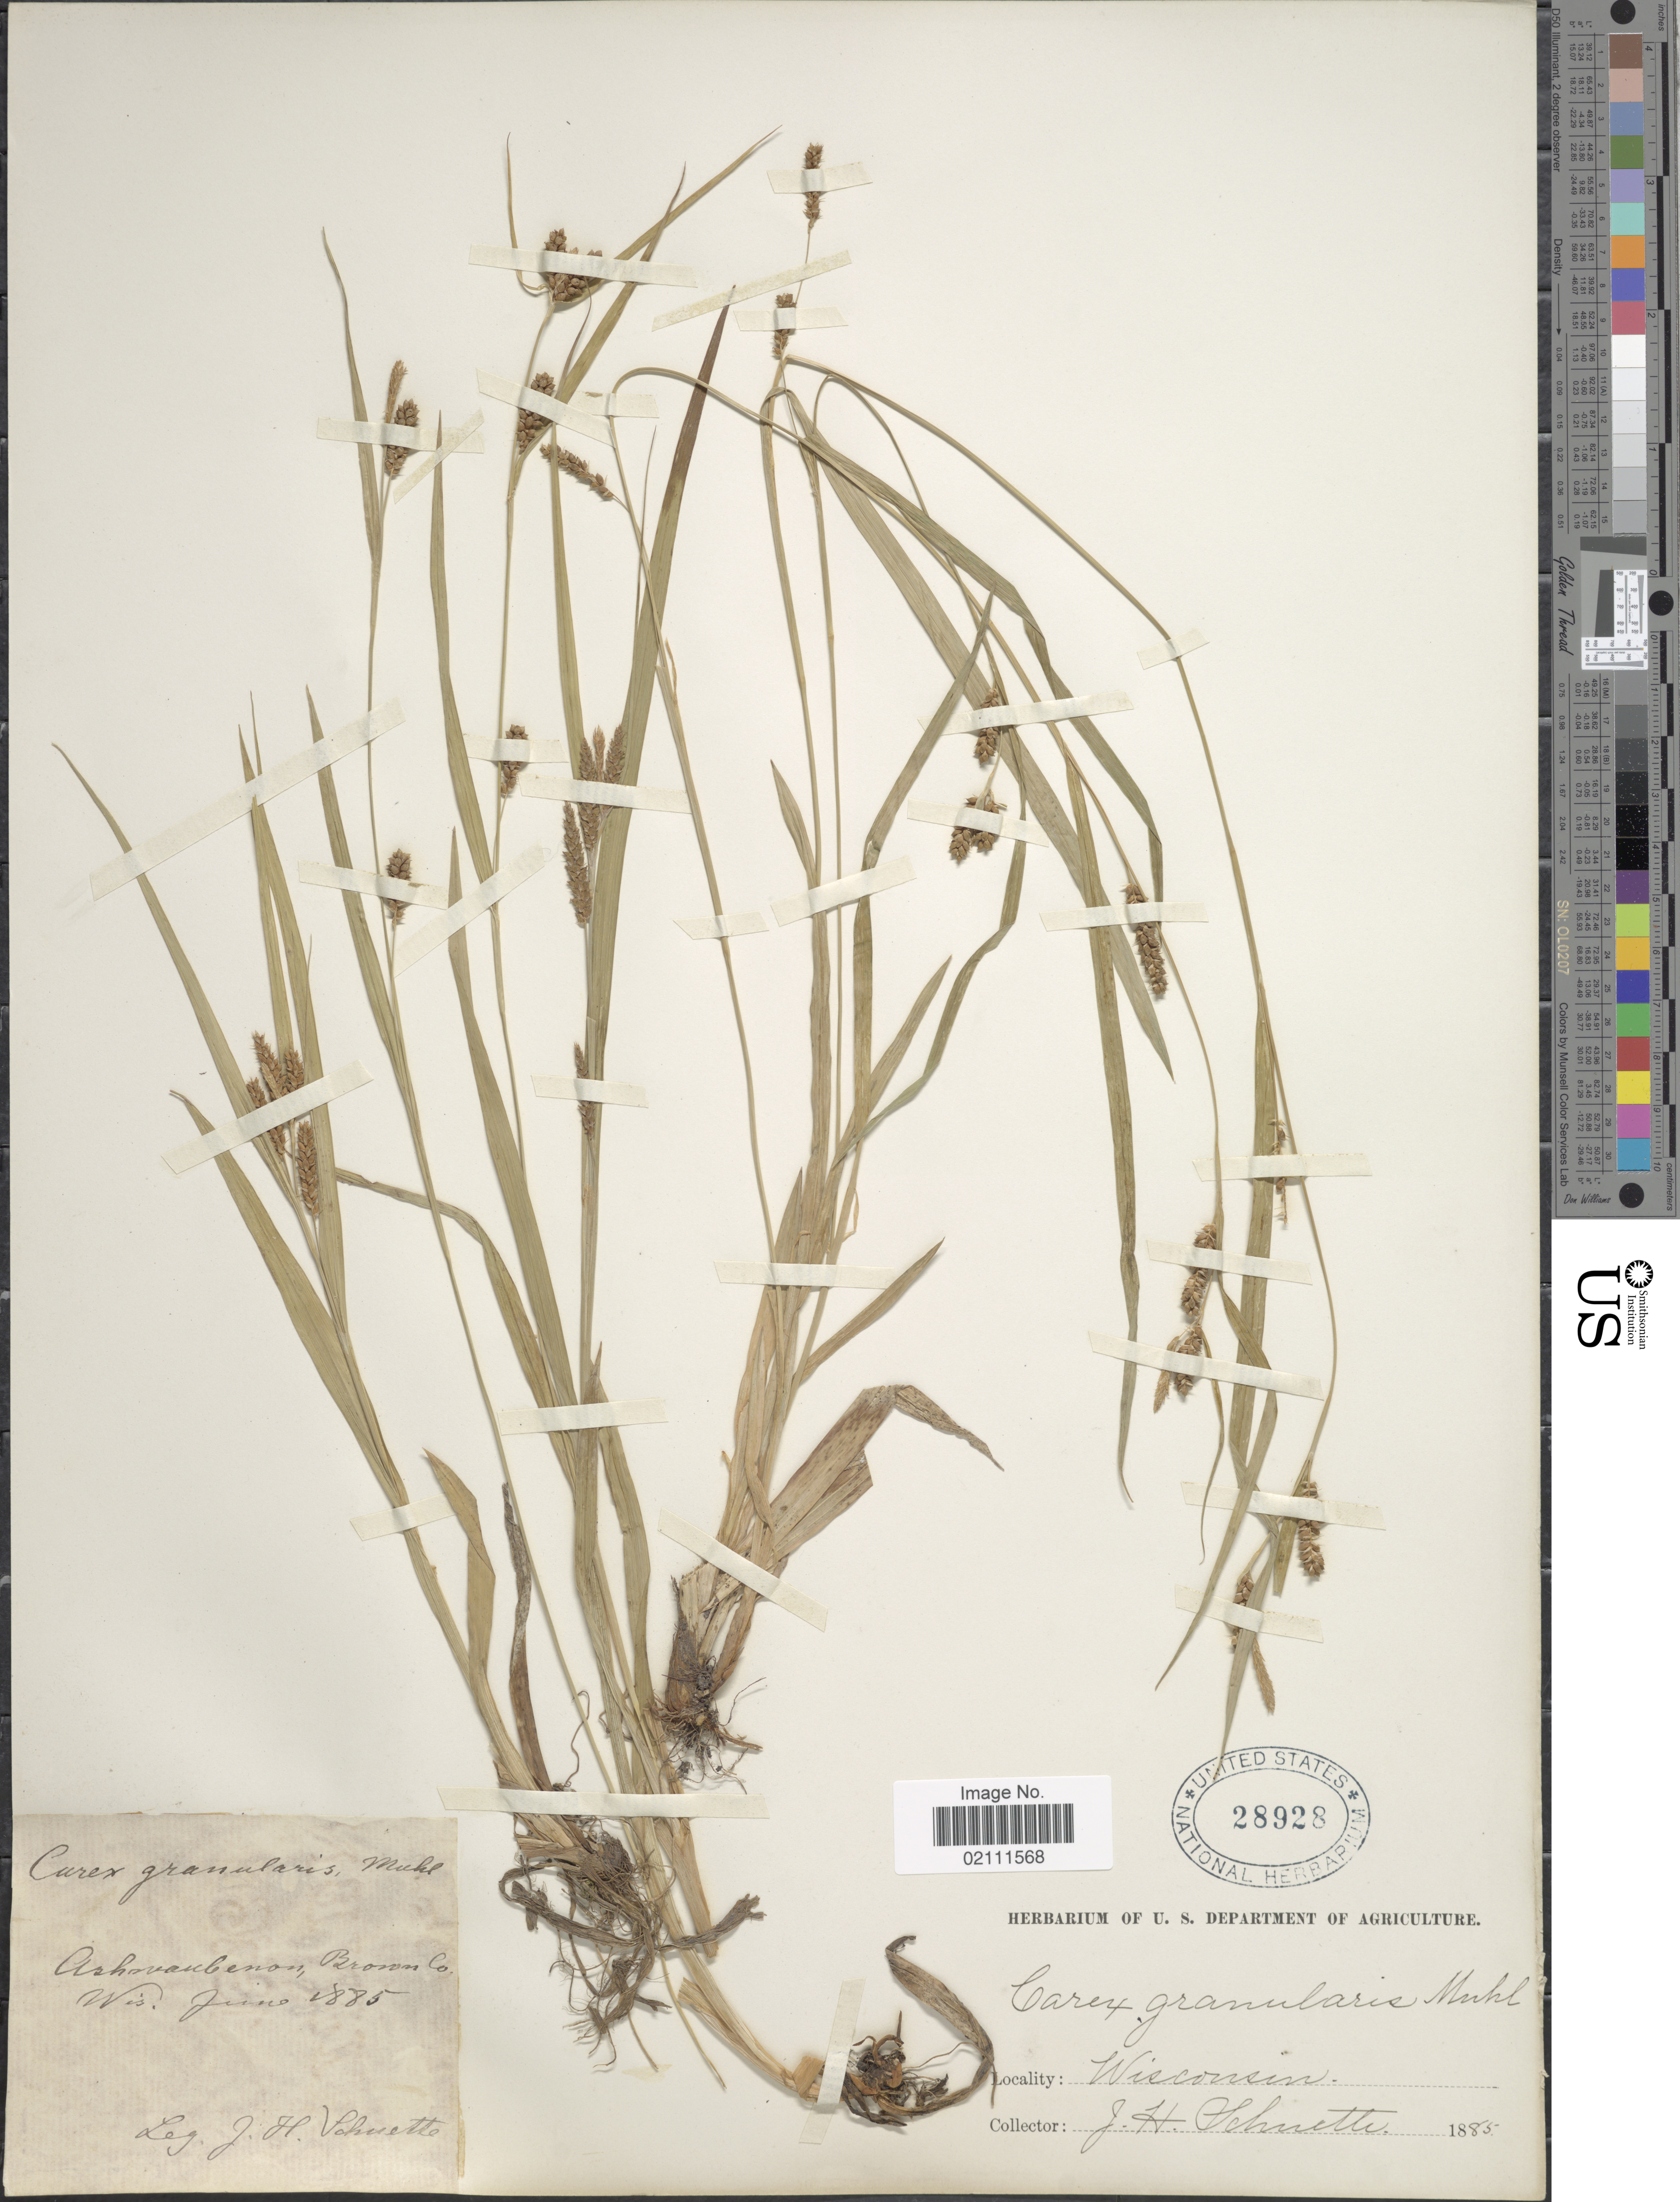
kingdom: Plantae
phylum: Tracheophyta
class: Liliopsida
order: Poales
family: Cyperaceae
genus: Carex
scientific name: Carex granularis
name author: Muhl. ex Willd.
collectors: J. H. Schuette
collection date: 1885-06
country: United States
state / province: Wisconsin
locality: Ashwaubenon, Brown Co.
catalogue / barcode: US 28928